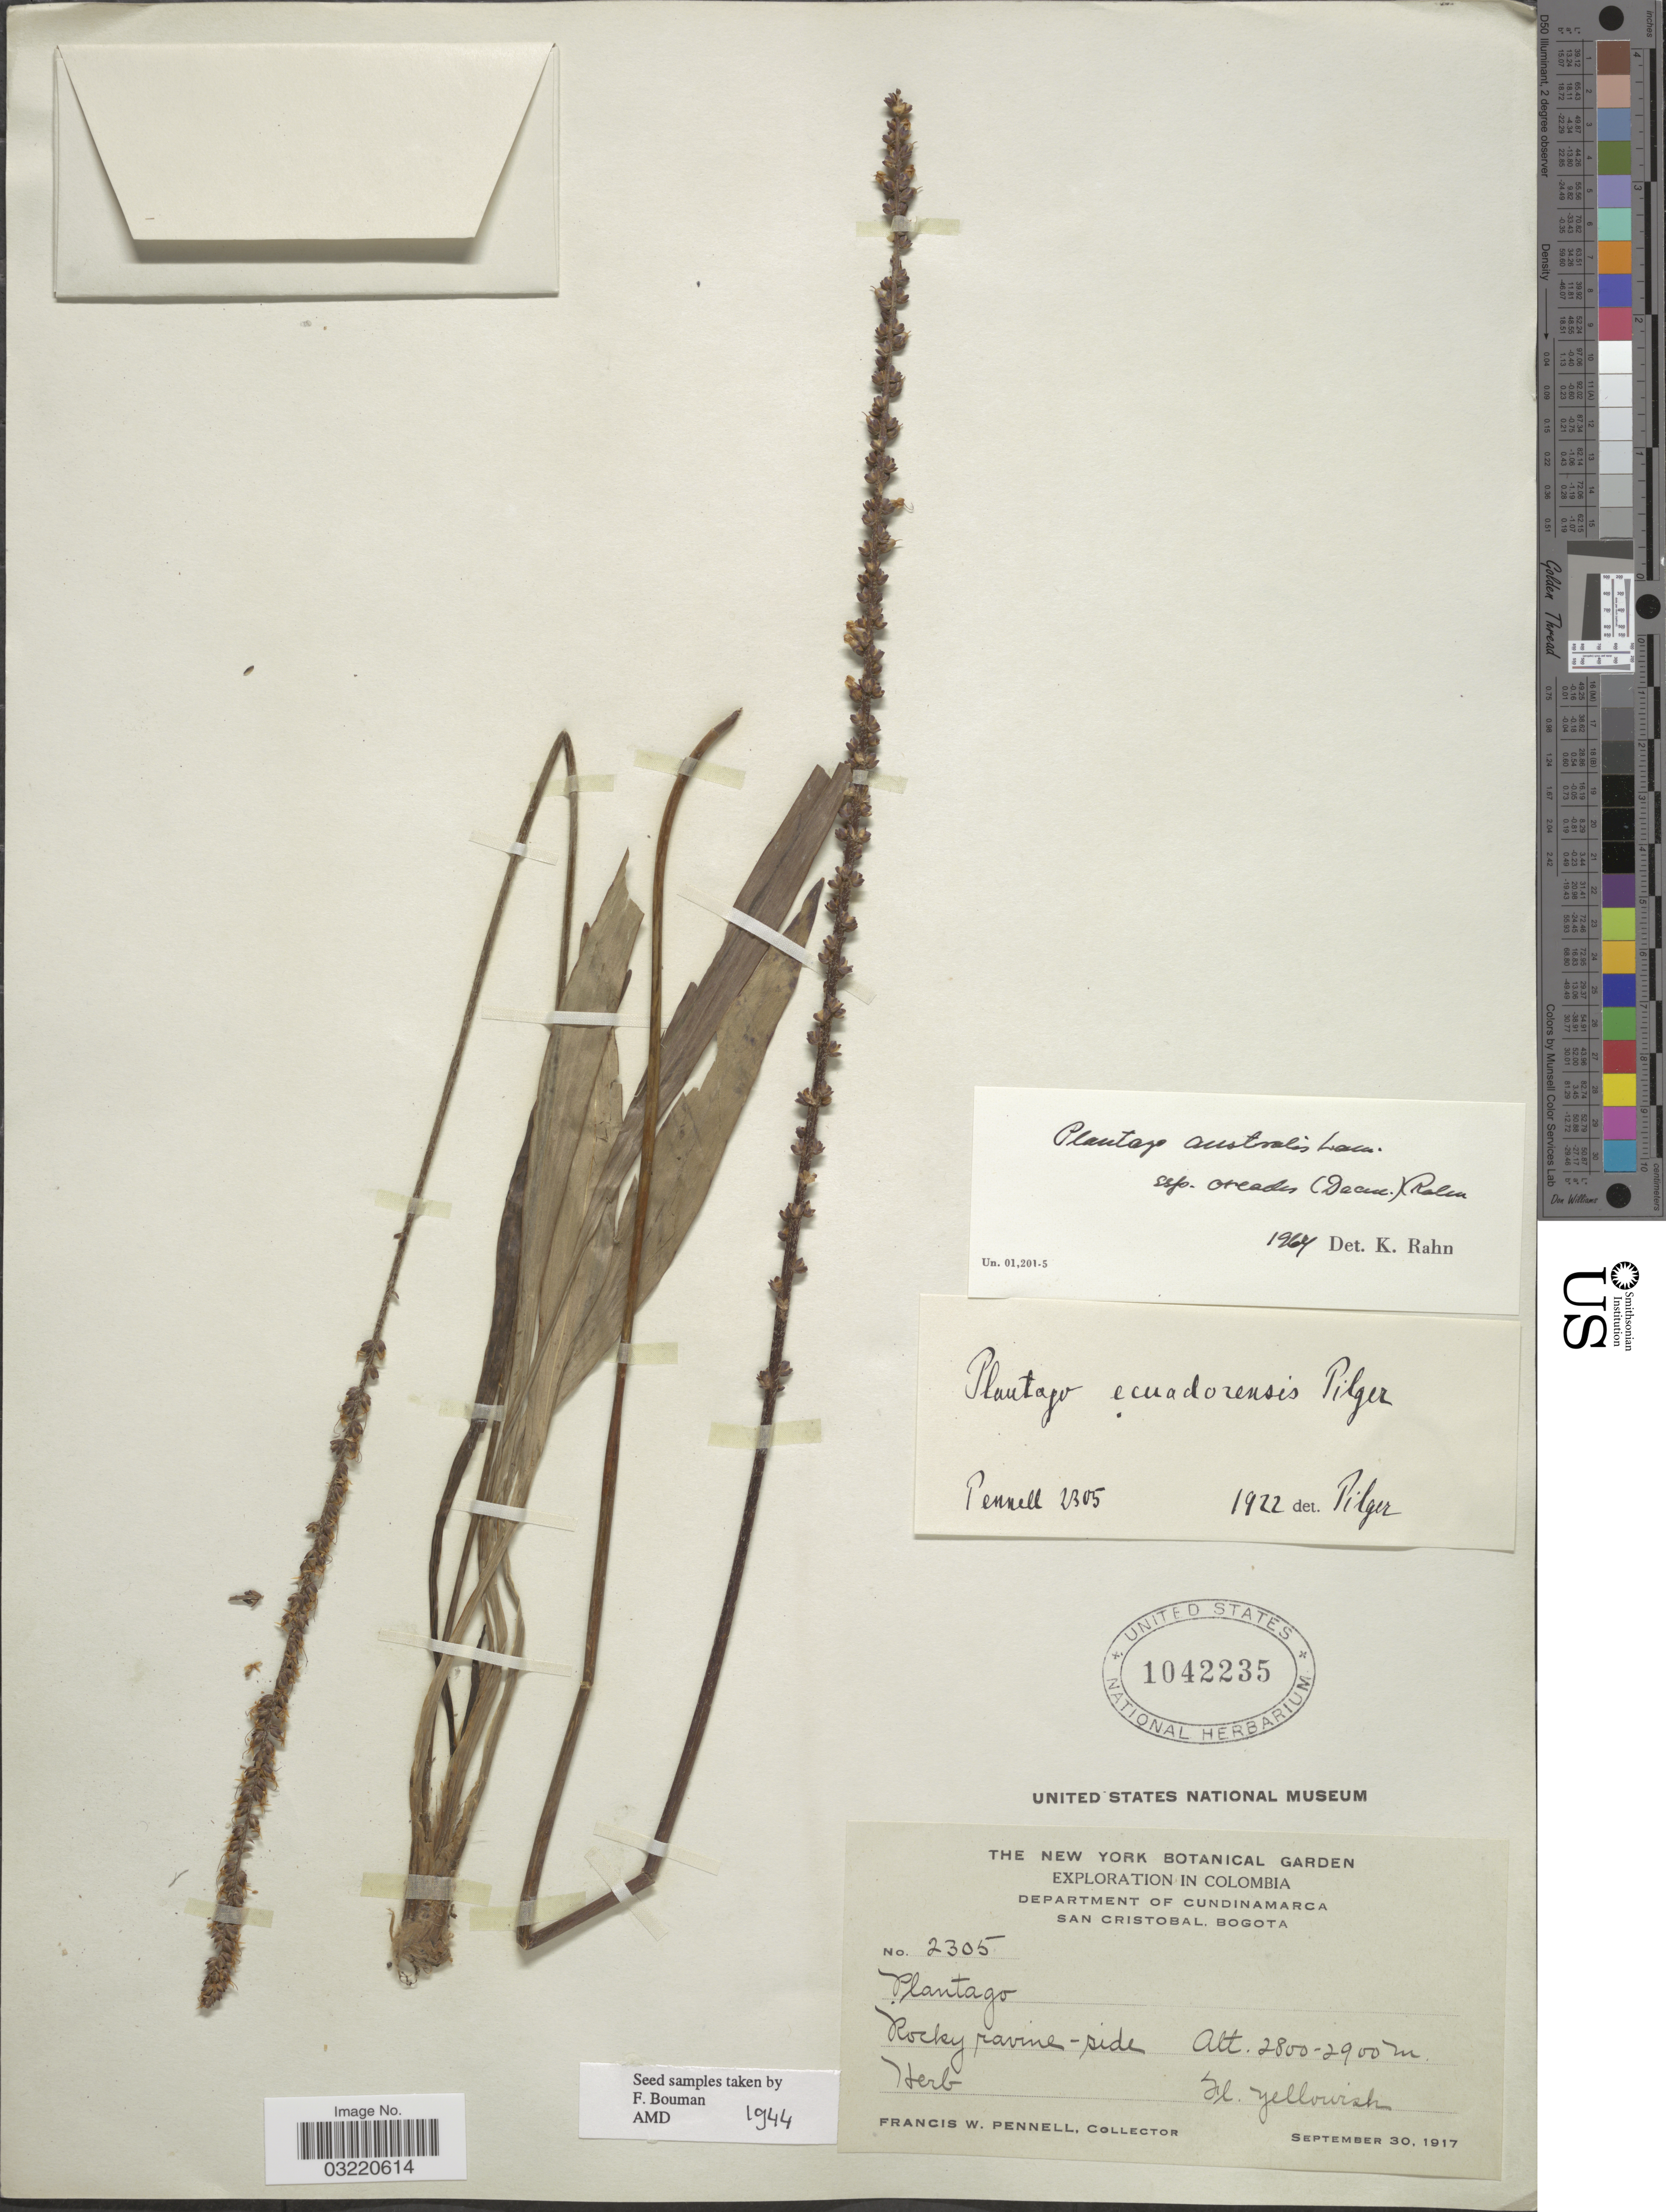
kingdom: Plantae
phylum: Tracheophyta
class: Magnoliopsida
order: Lamiales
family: Plantaginaceae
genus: Plantago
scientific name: Plantago australis subsp. oreades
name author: (Decne.) Rahn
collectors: F. W. Pennell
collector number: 2305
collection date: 1917-09-30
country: Colombia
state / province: Cundinamarca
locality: Department of Cundinamarca. San Cristobal. Bogota.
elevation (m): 2800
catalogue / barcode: US 1042235